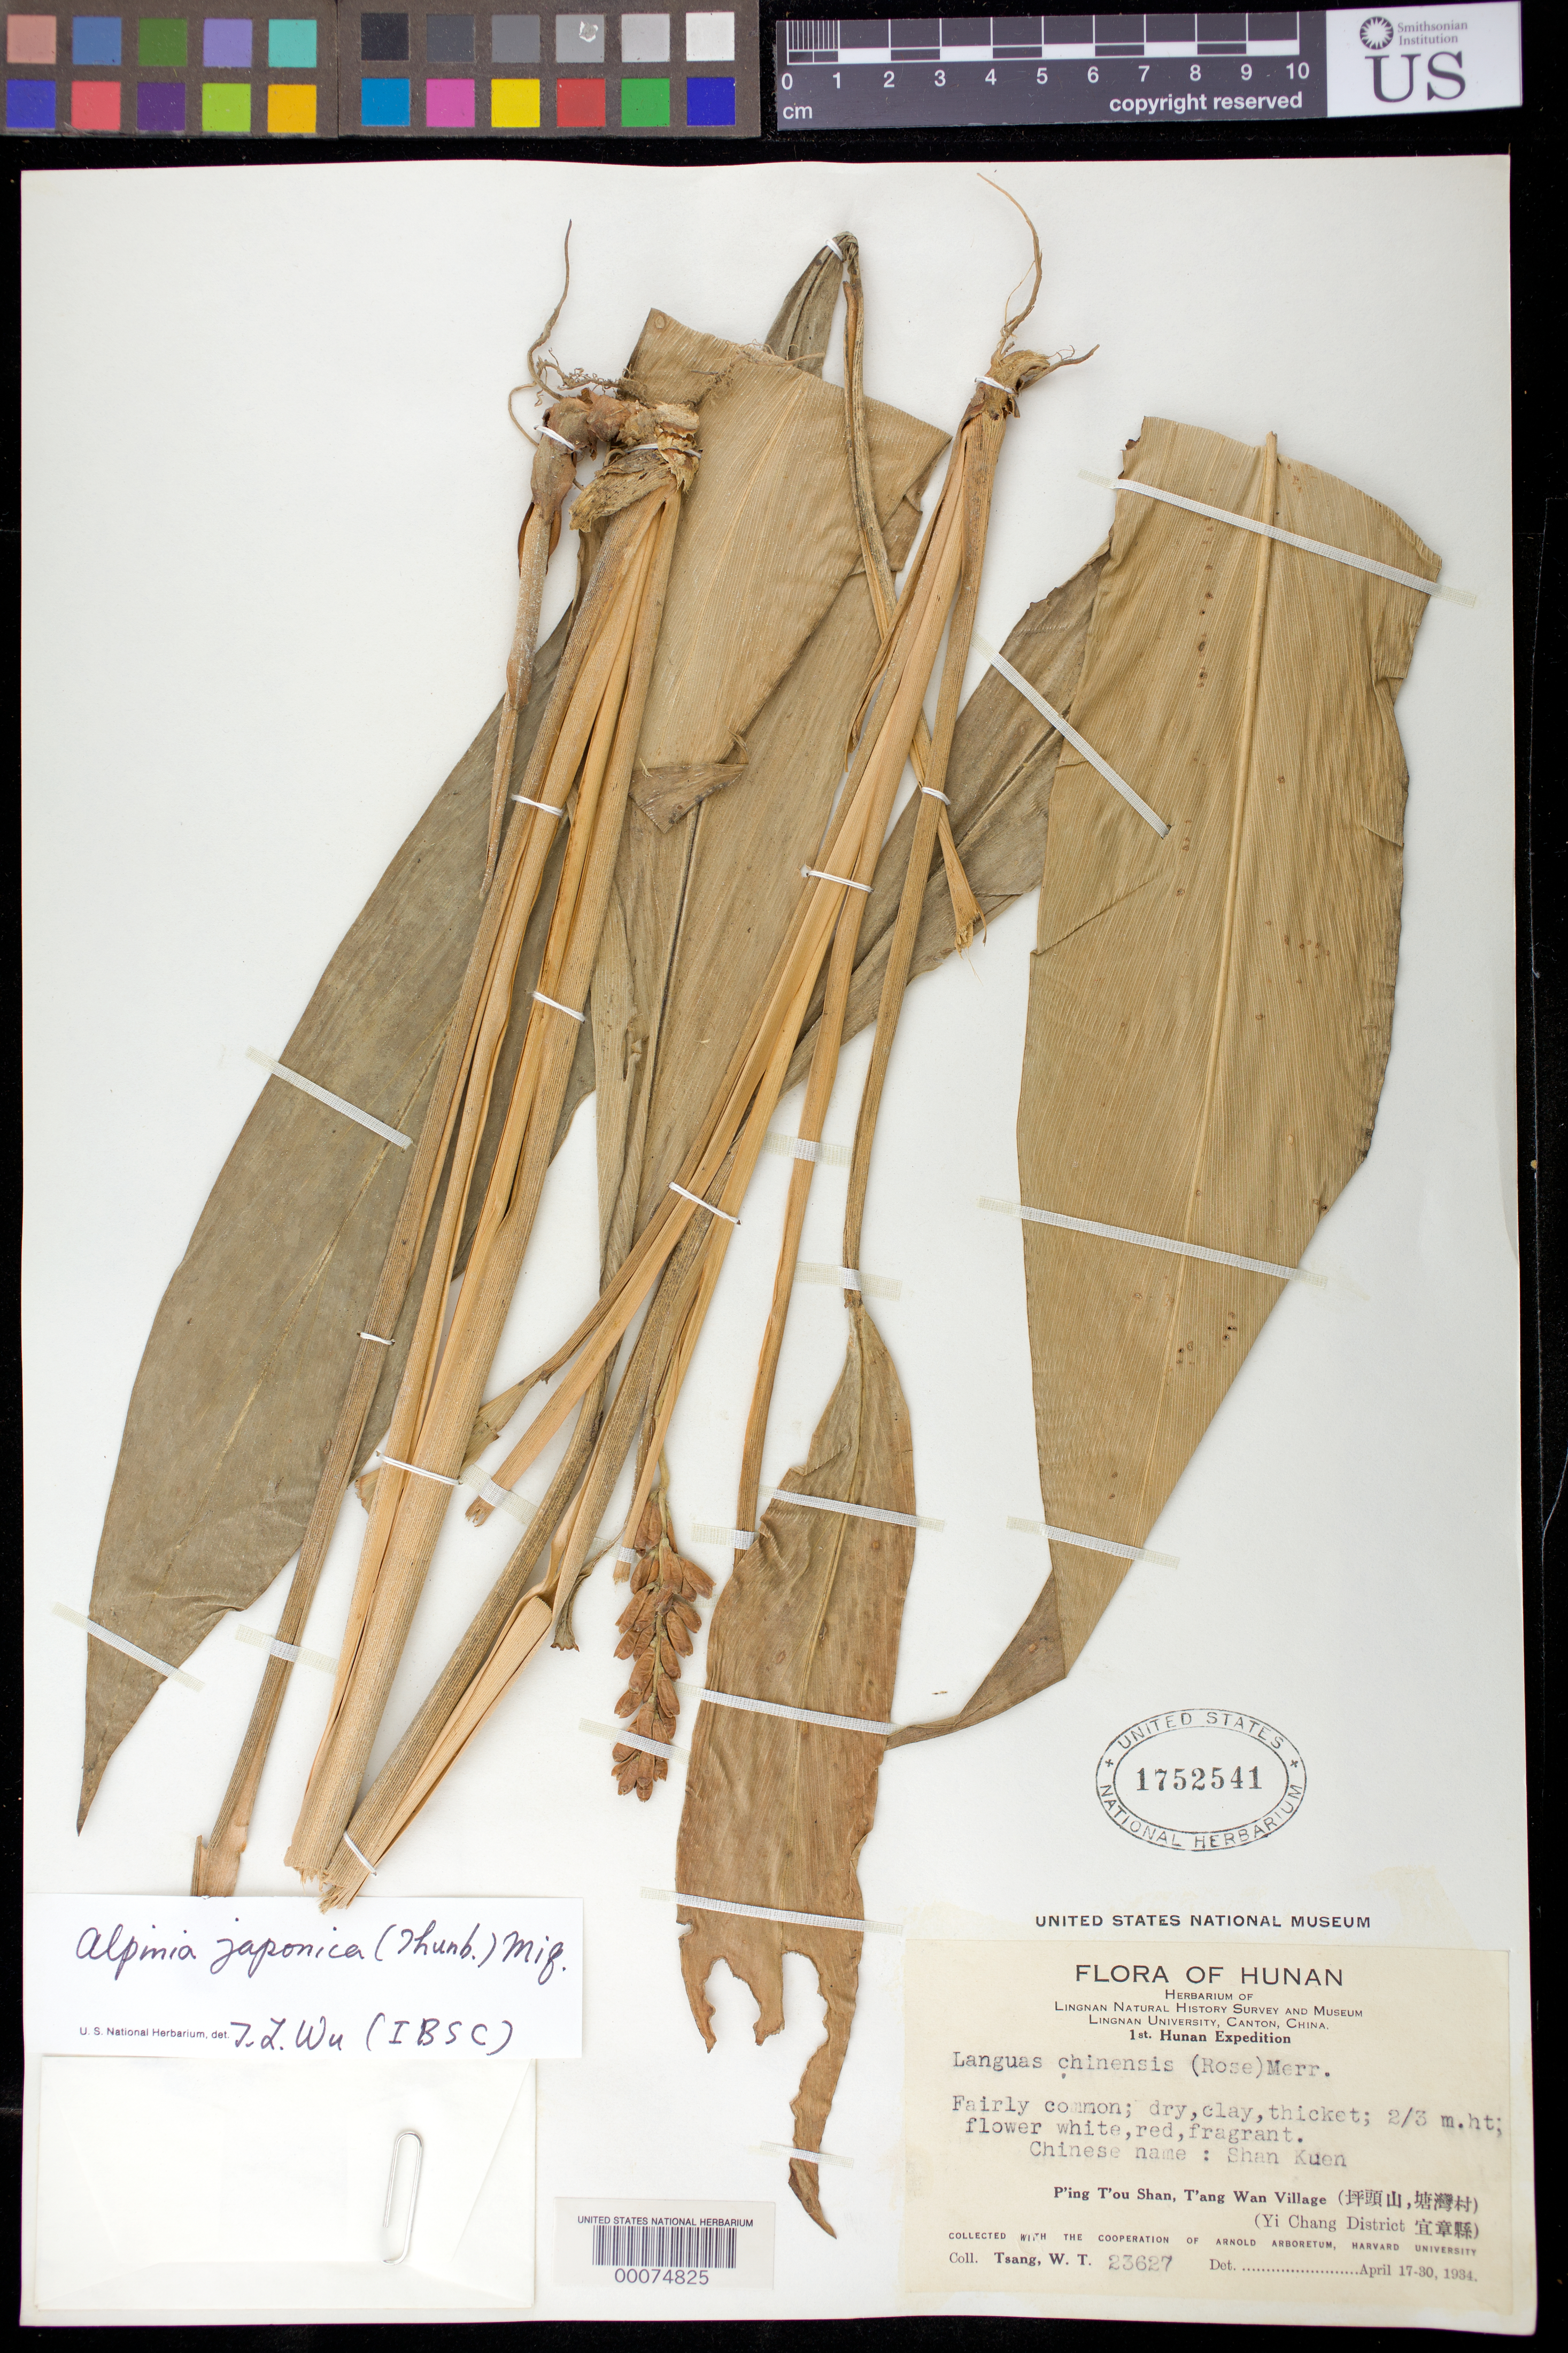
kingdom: Plantae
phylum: Tracheophyta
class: Liliopsida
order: Zingiberales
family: Zingiberaceae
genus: Alpinia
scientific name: Alpinia japonica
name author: (Thunb.) Miq.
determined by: Wu, Te-Ling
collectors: W. T. Tsang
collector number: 23627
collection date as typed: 17 Apr 1934 to 30 Apr 1934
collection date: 1934-04-17/1934-04-30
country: China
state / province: Hunan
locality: P'ing t'ou shan, t'ang wan village, yi chang district. [province questionable: could be chekiang (zhejiang) or hupeh (hubei).]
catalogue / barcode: US 1752541